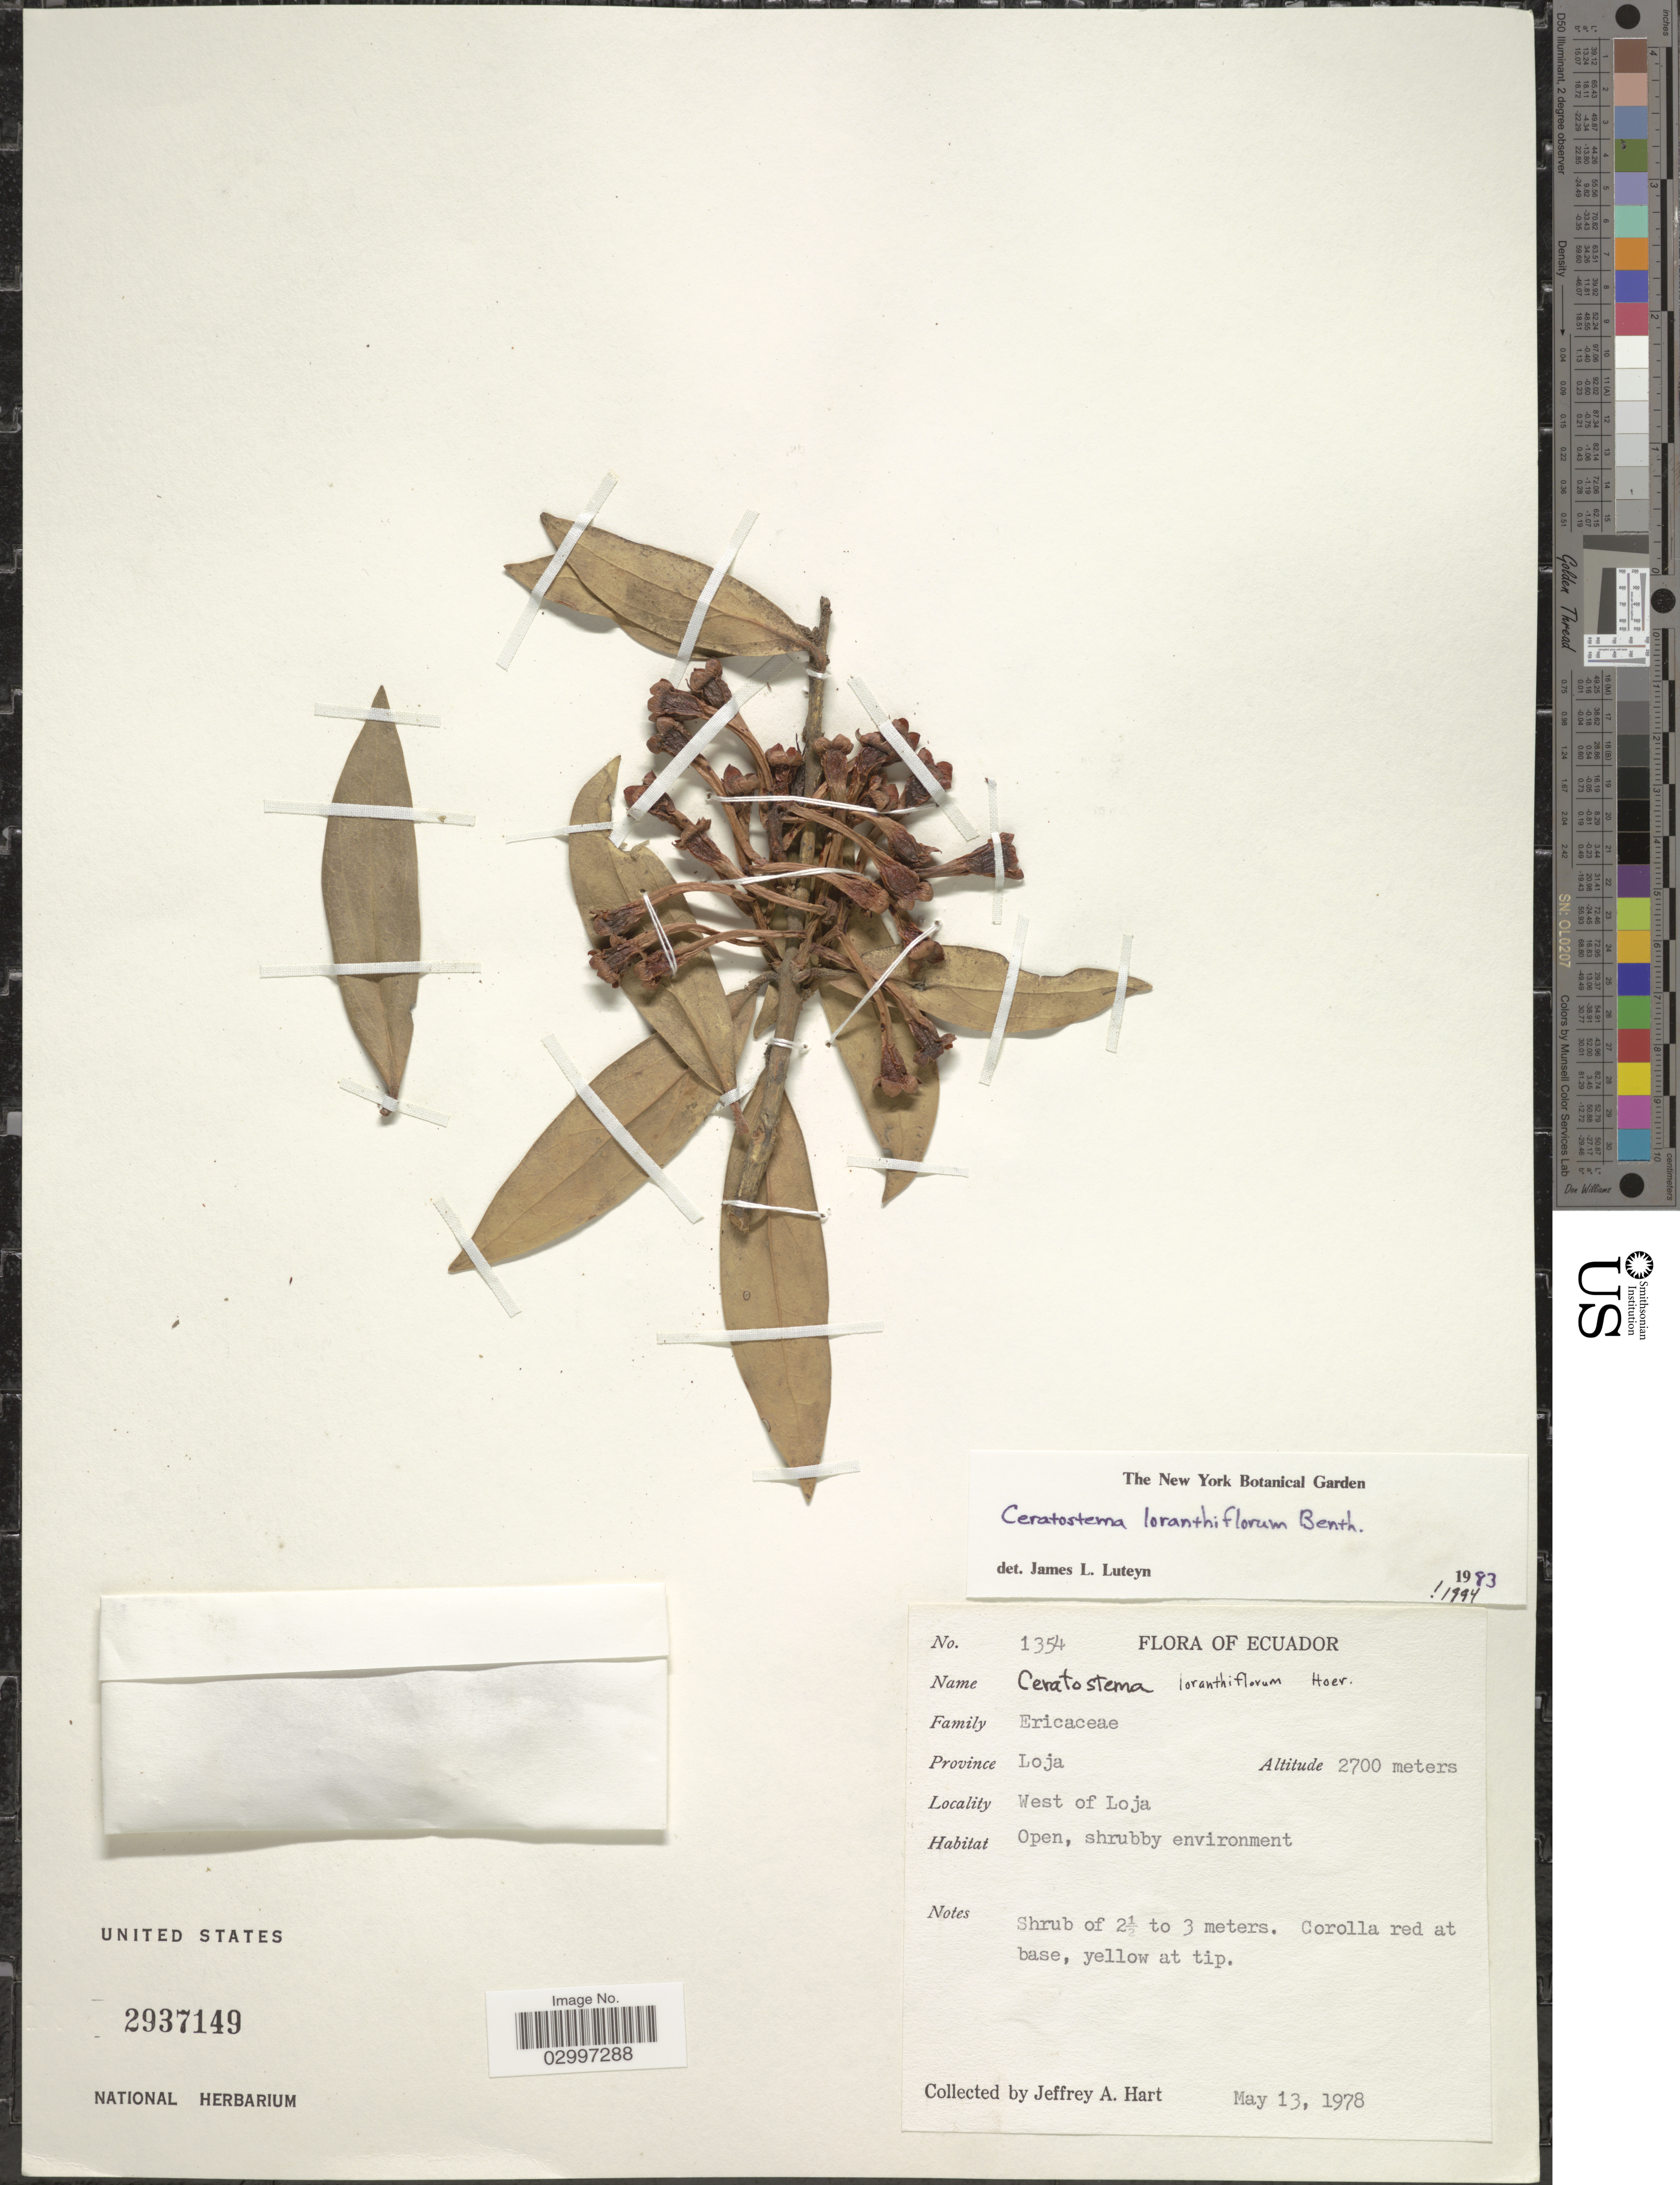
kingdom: Plantae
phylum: Tracheophyta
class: Magnoliopsida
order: Ericales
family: Ericaceae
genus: Ceratostema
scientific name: Ceratostema loranthiflorum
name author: Benth.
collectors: J. A. Hart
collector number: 1354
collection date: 1978-05-13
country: Ecuador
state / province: Loja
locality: West of Loja.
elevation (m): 2700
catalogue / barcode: US 2937149